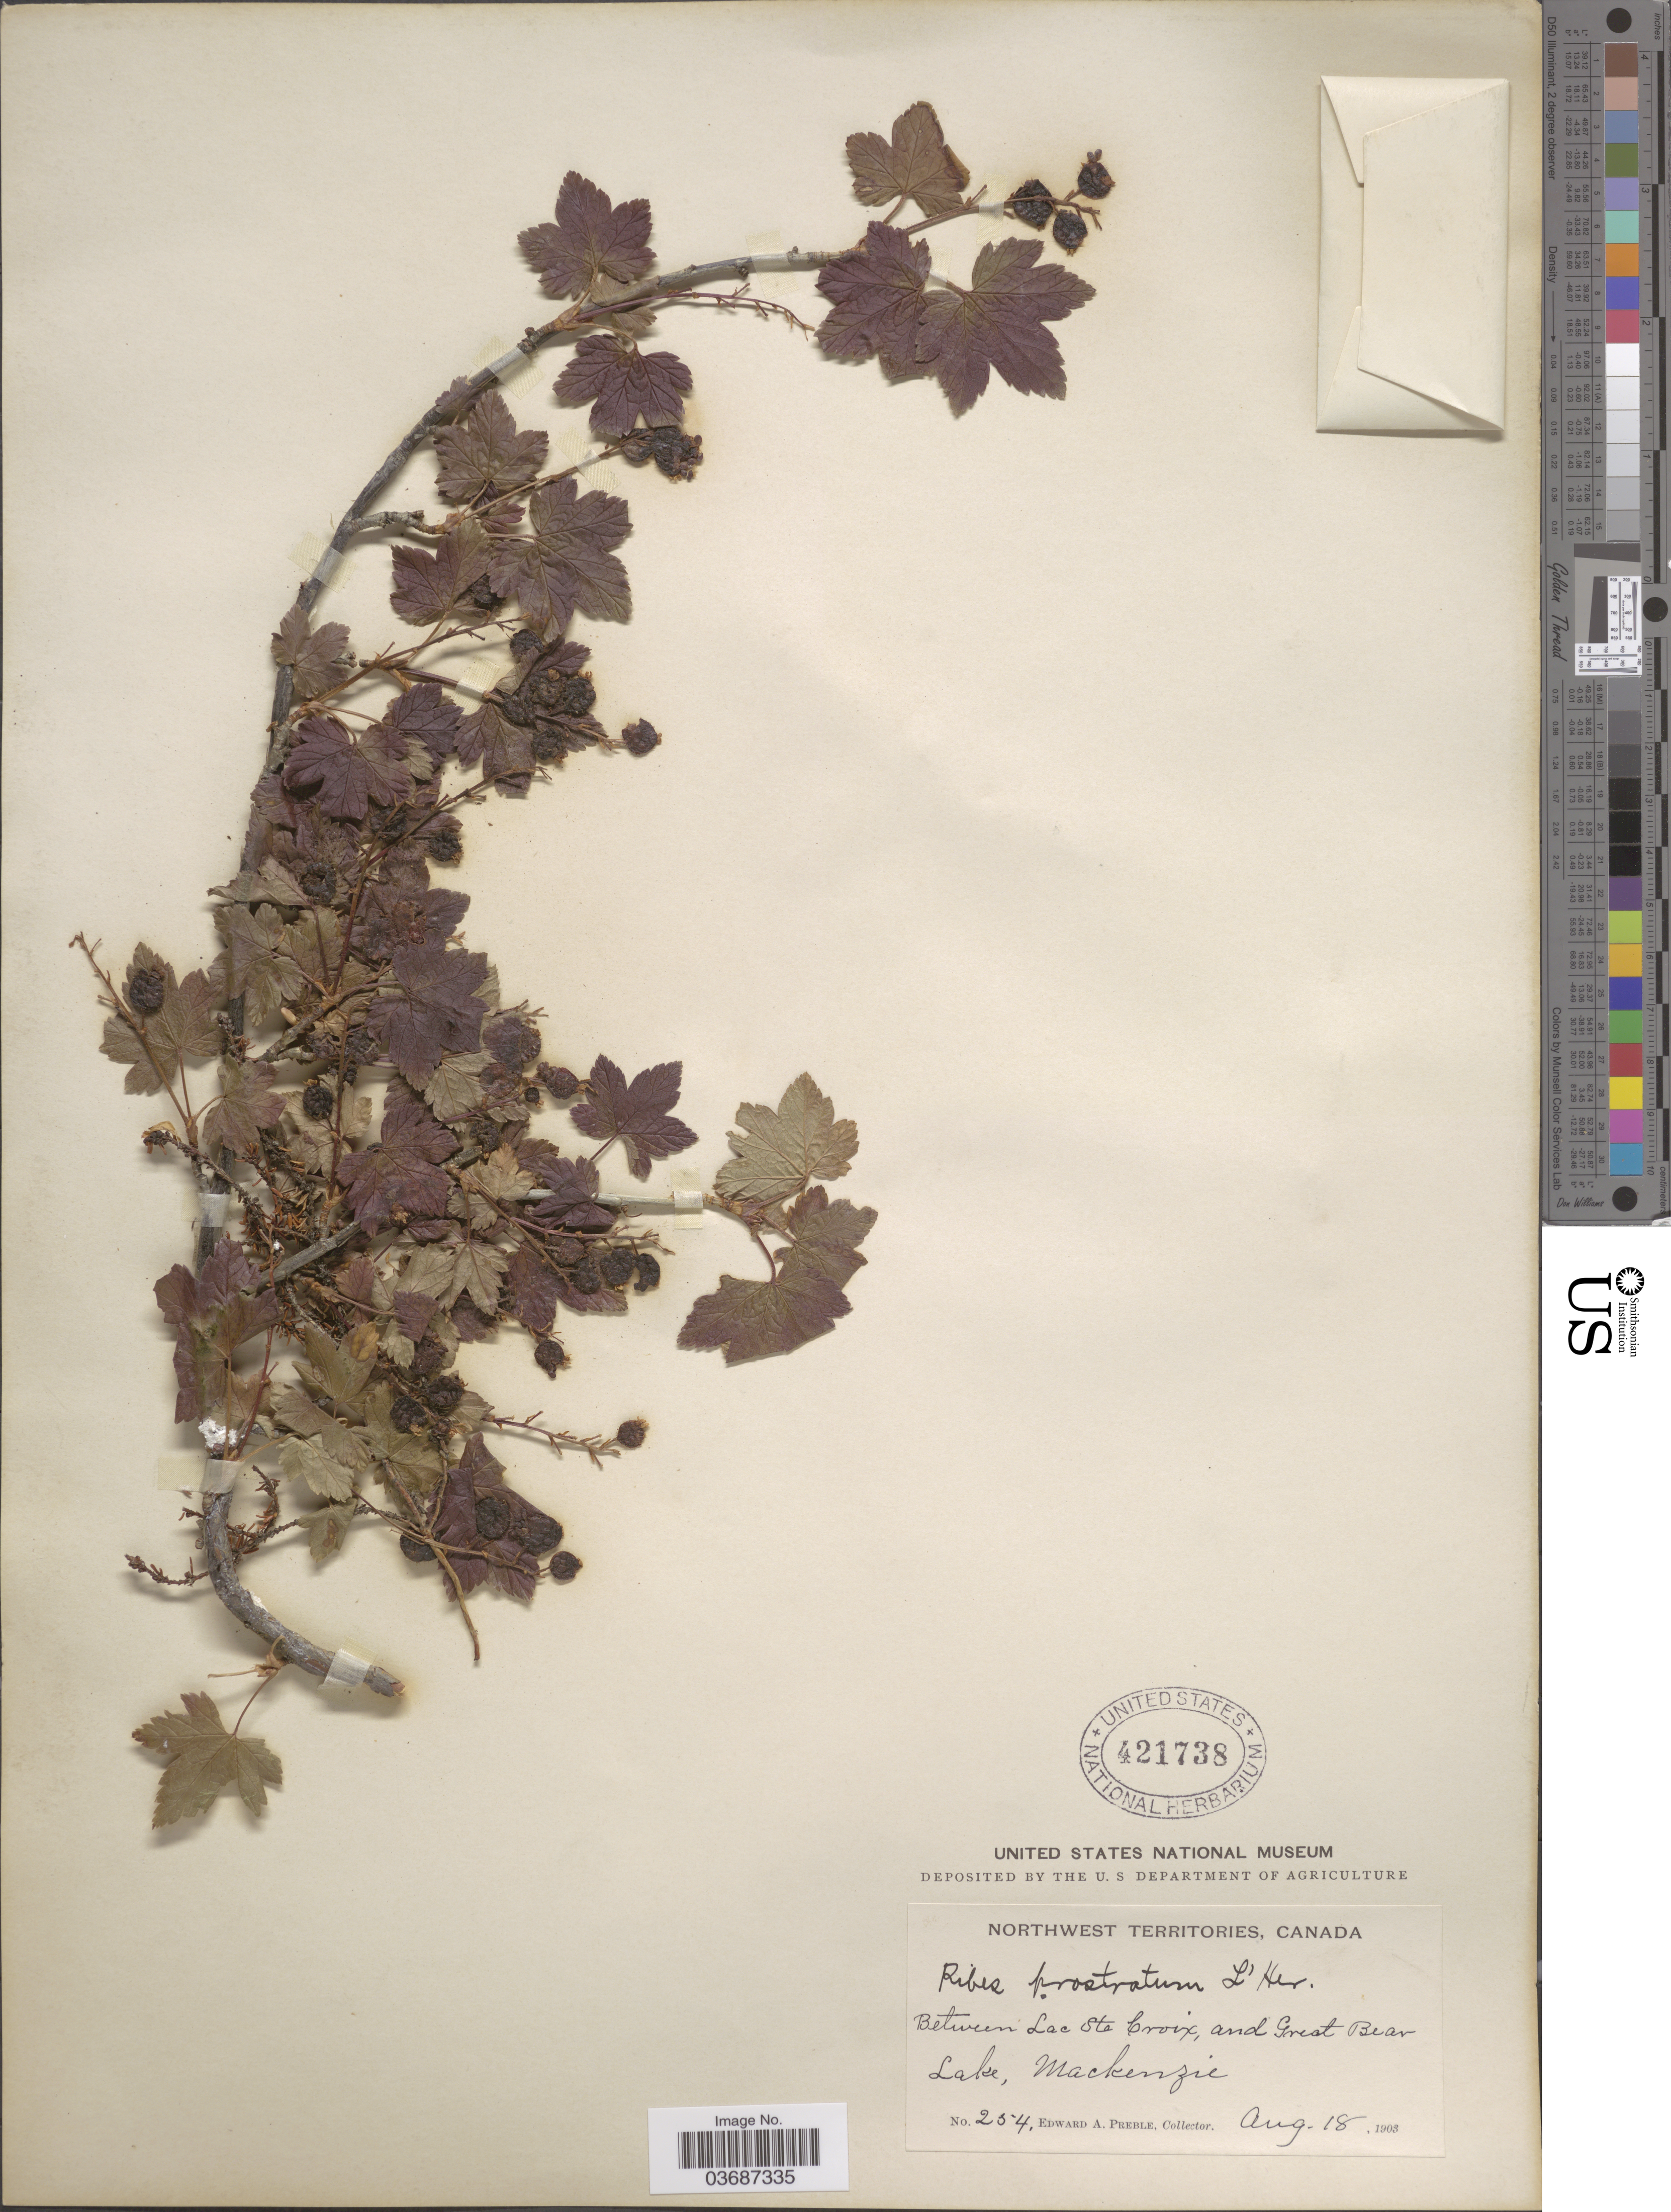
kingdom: Plantae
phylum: Tracheophyta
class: Magnoliopsida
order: Saxifragales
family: Grossulariaceae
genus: Ribes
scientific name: Ribes glandulosum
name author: Ruiz & Pav.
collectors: E. Preble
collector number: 254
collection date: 1903-08-18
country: Canada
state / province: Northwest Territories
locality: Between Lac Ste Croix, and Great Bear Lake, Mackenzie.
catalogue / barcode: US 421738